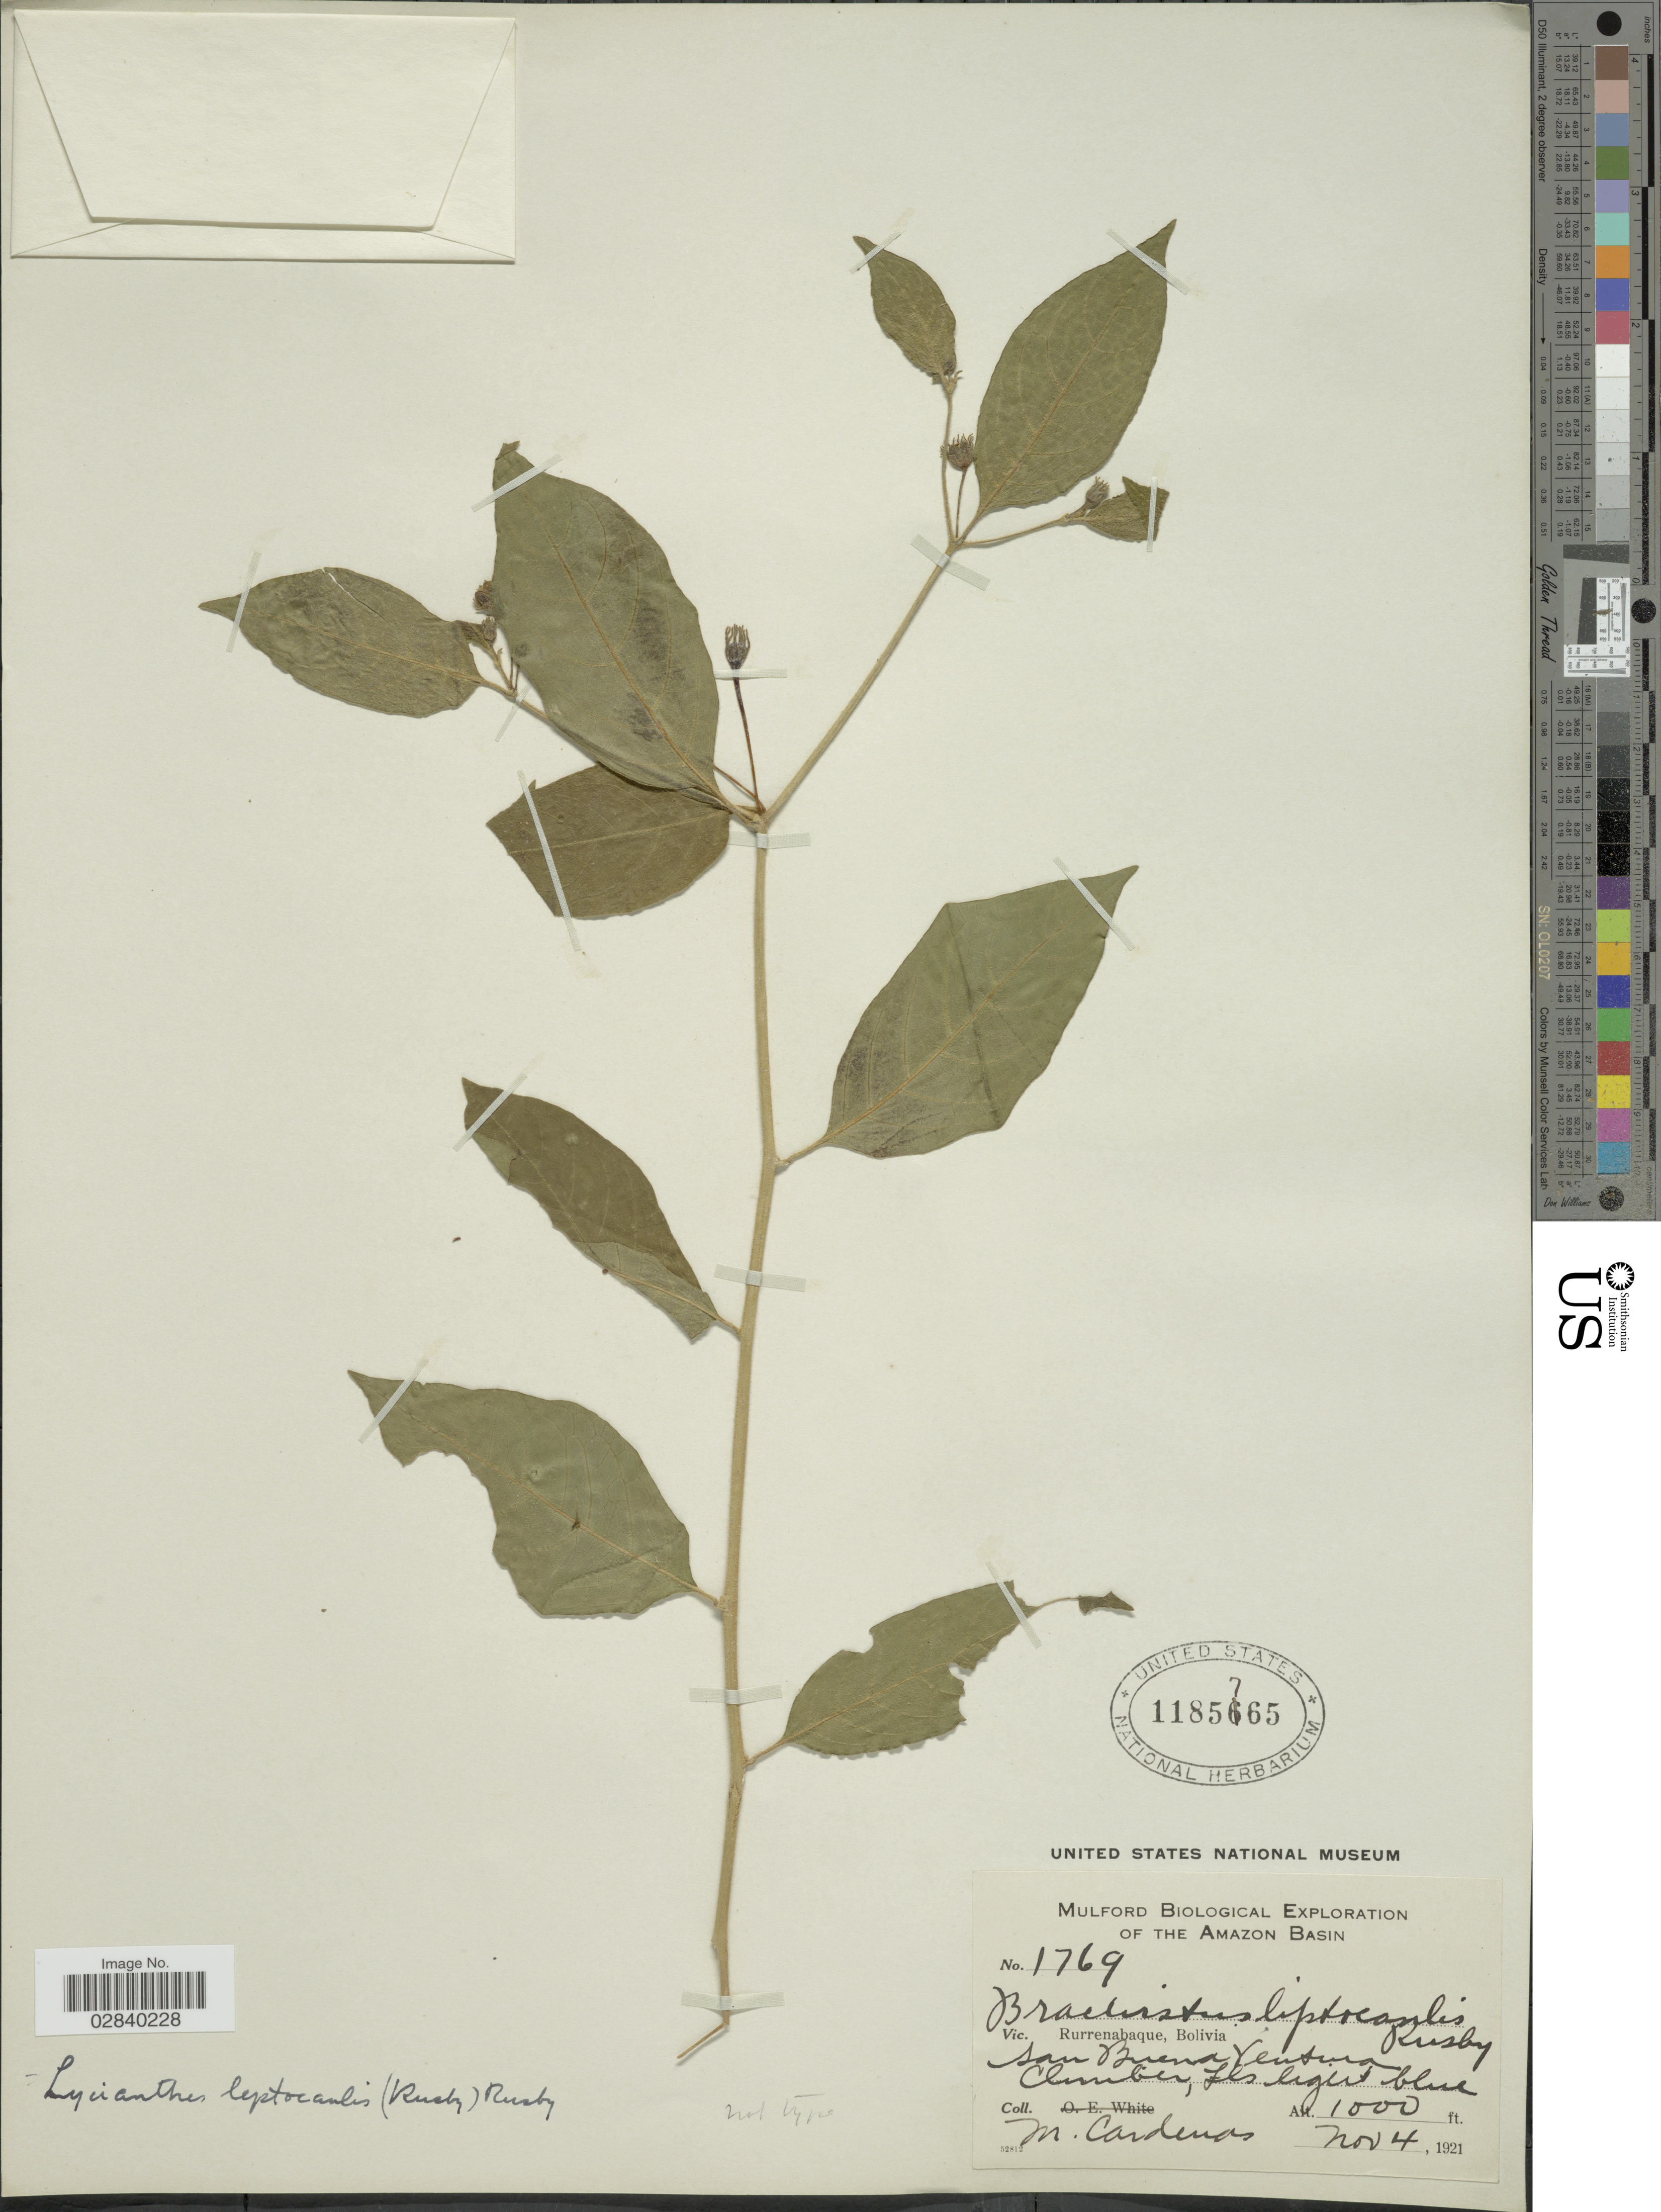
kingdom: Plantae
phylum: Tracheophyta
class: Magnoliopsida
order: Solanales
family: Solanaceae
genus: Lycianthes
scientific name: Lycianthes leptocaulis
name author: (Rusby) Rusby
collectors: M. Cárdenas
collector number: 1769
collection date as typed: Nov. 4, 1921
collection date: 1921-11-04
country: Bolivia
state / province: La Paz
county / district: Iturralde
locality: San Buena Ventura. Rurrenabaque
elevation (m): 305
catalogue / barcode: US 1185765